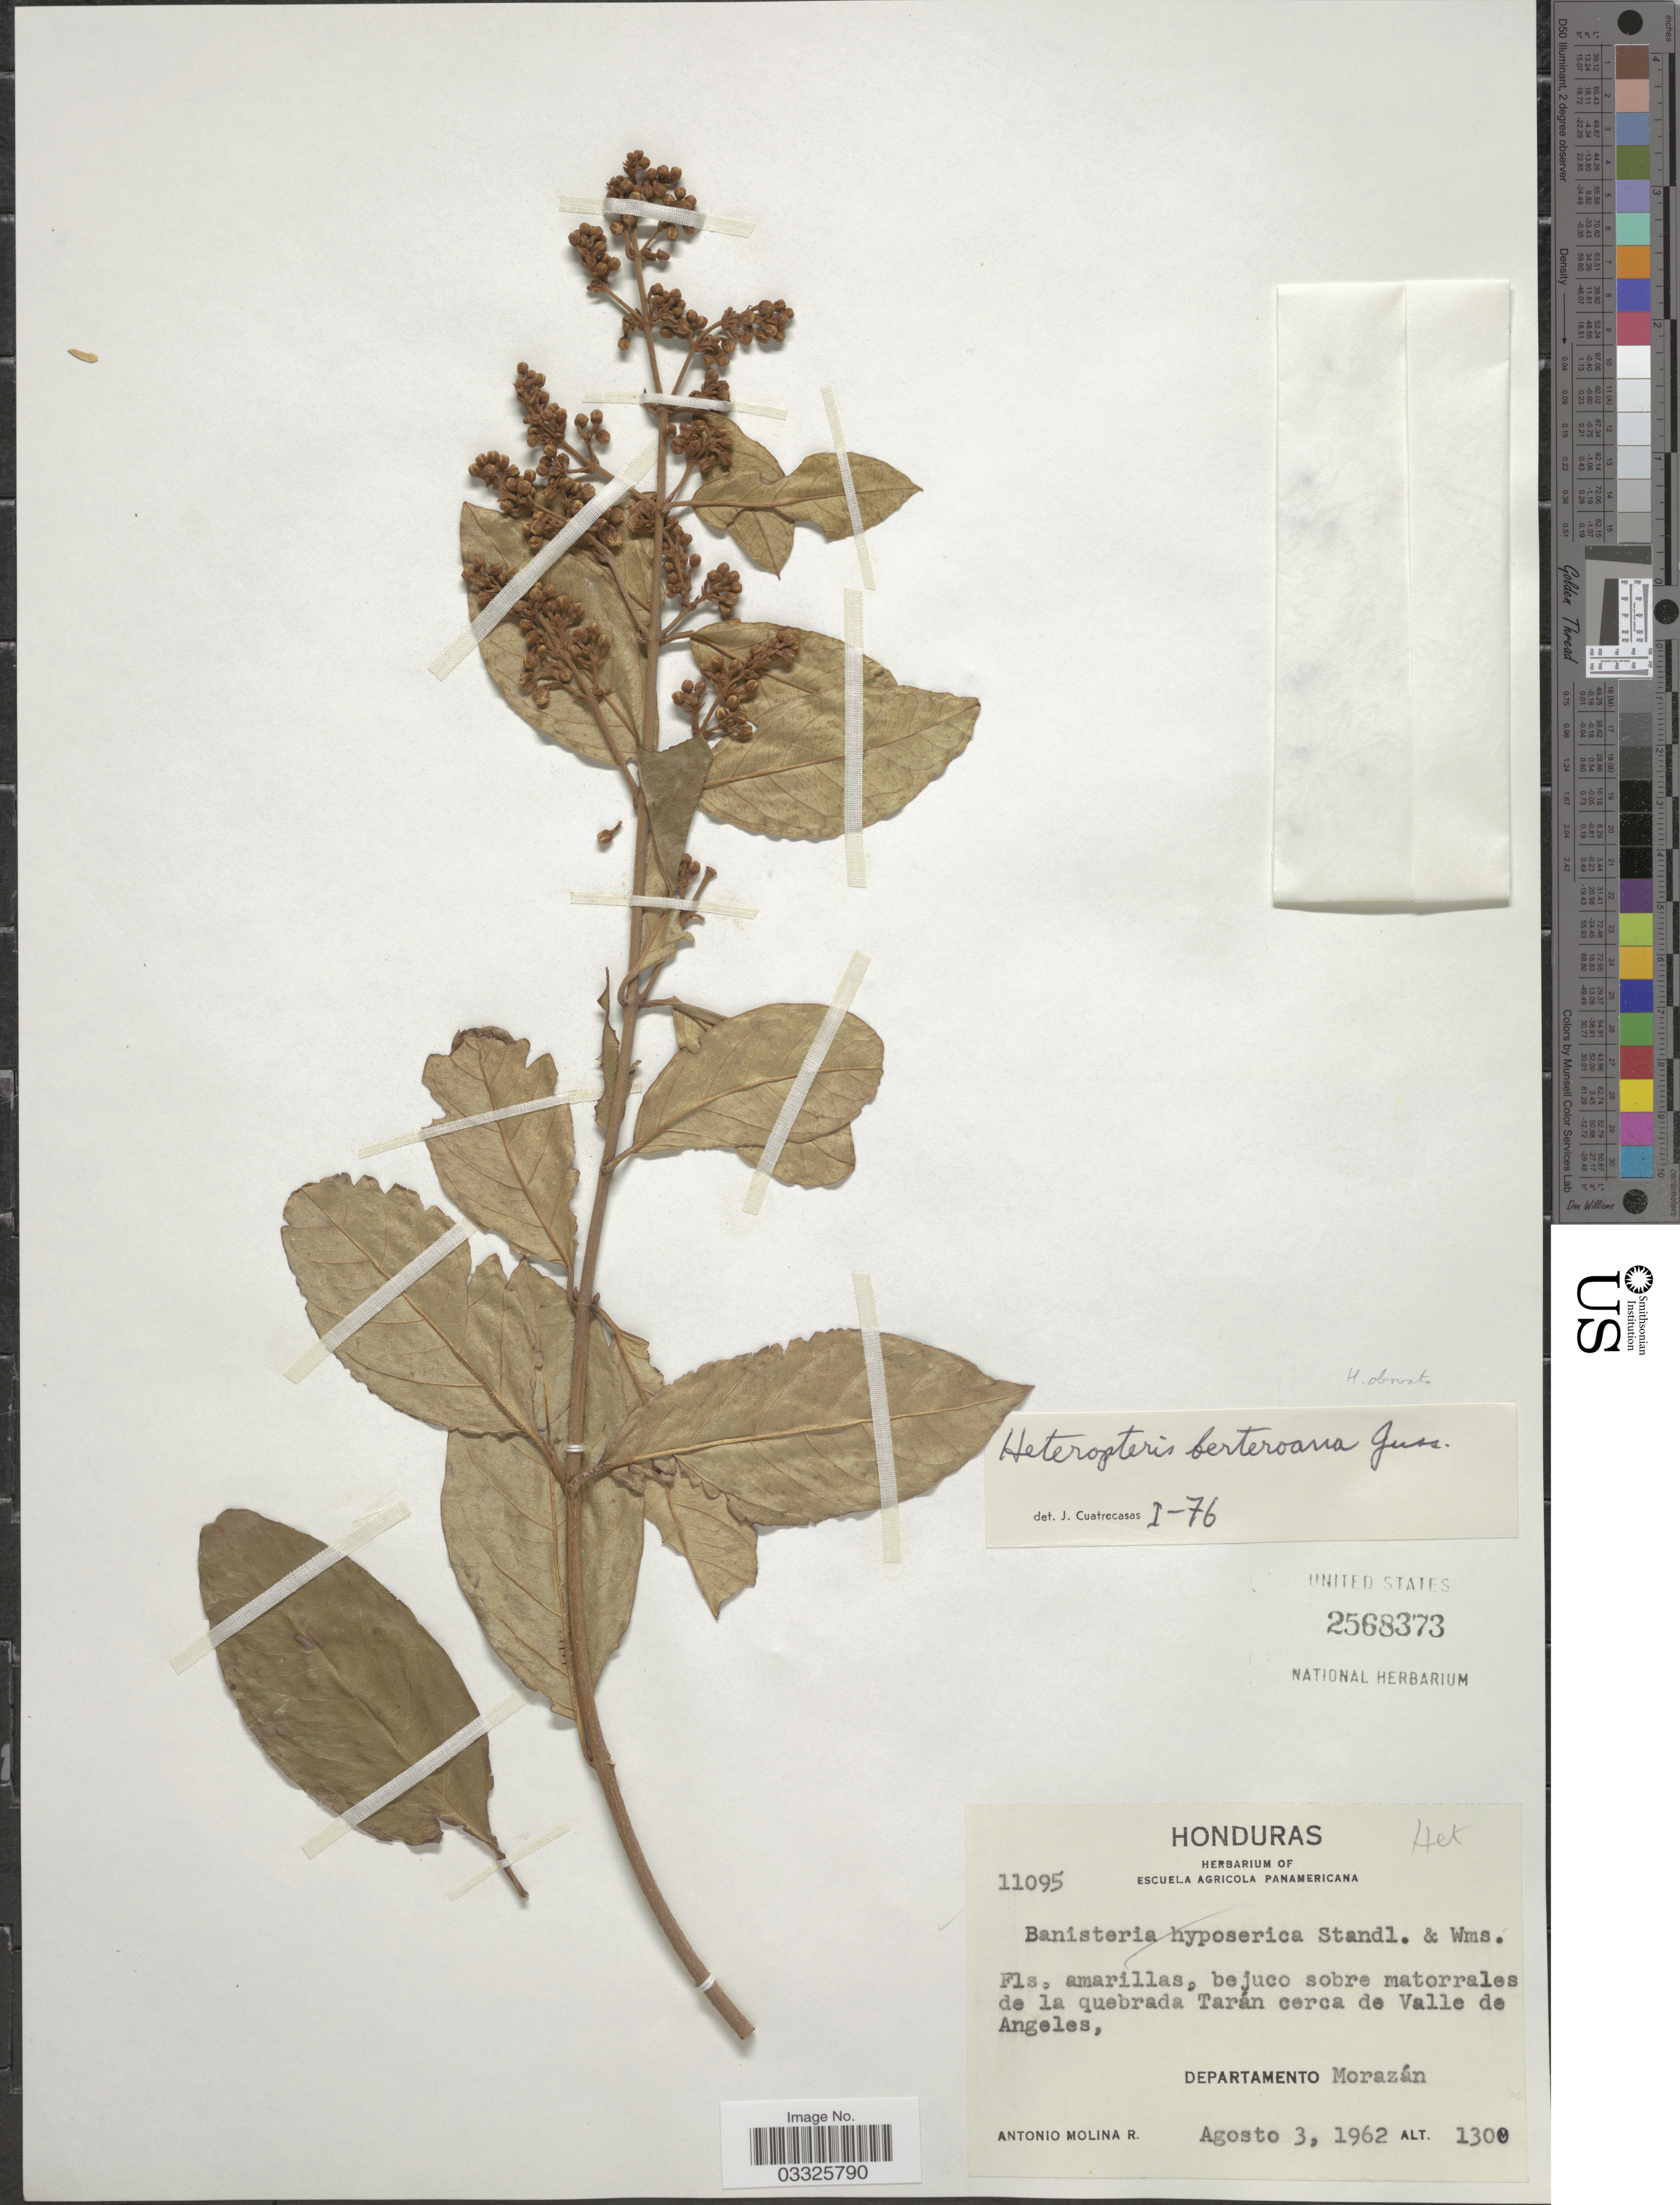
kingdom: Plantae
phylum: Tracheophyta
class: Magnoliopsida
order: Malpighiales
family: Malpighiaceae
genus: Heteropterys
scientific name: Heteropterys obovata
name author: (Small) Cuatrec. & Croat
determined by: Strong, Mark T., (BOT), Smithsonian Institution - National Museum of Natural History (UNITED STATES)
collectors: A. Molina R.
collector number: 11095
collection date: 1962-08-03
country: Honduras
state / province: Fco. Morazán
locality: Bejuco sobre matorrales de la quebrada Tarán cerca de Valle de Angeles, Departamento Morazán.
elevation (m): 1300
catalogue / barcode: US 2568373